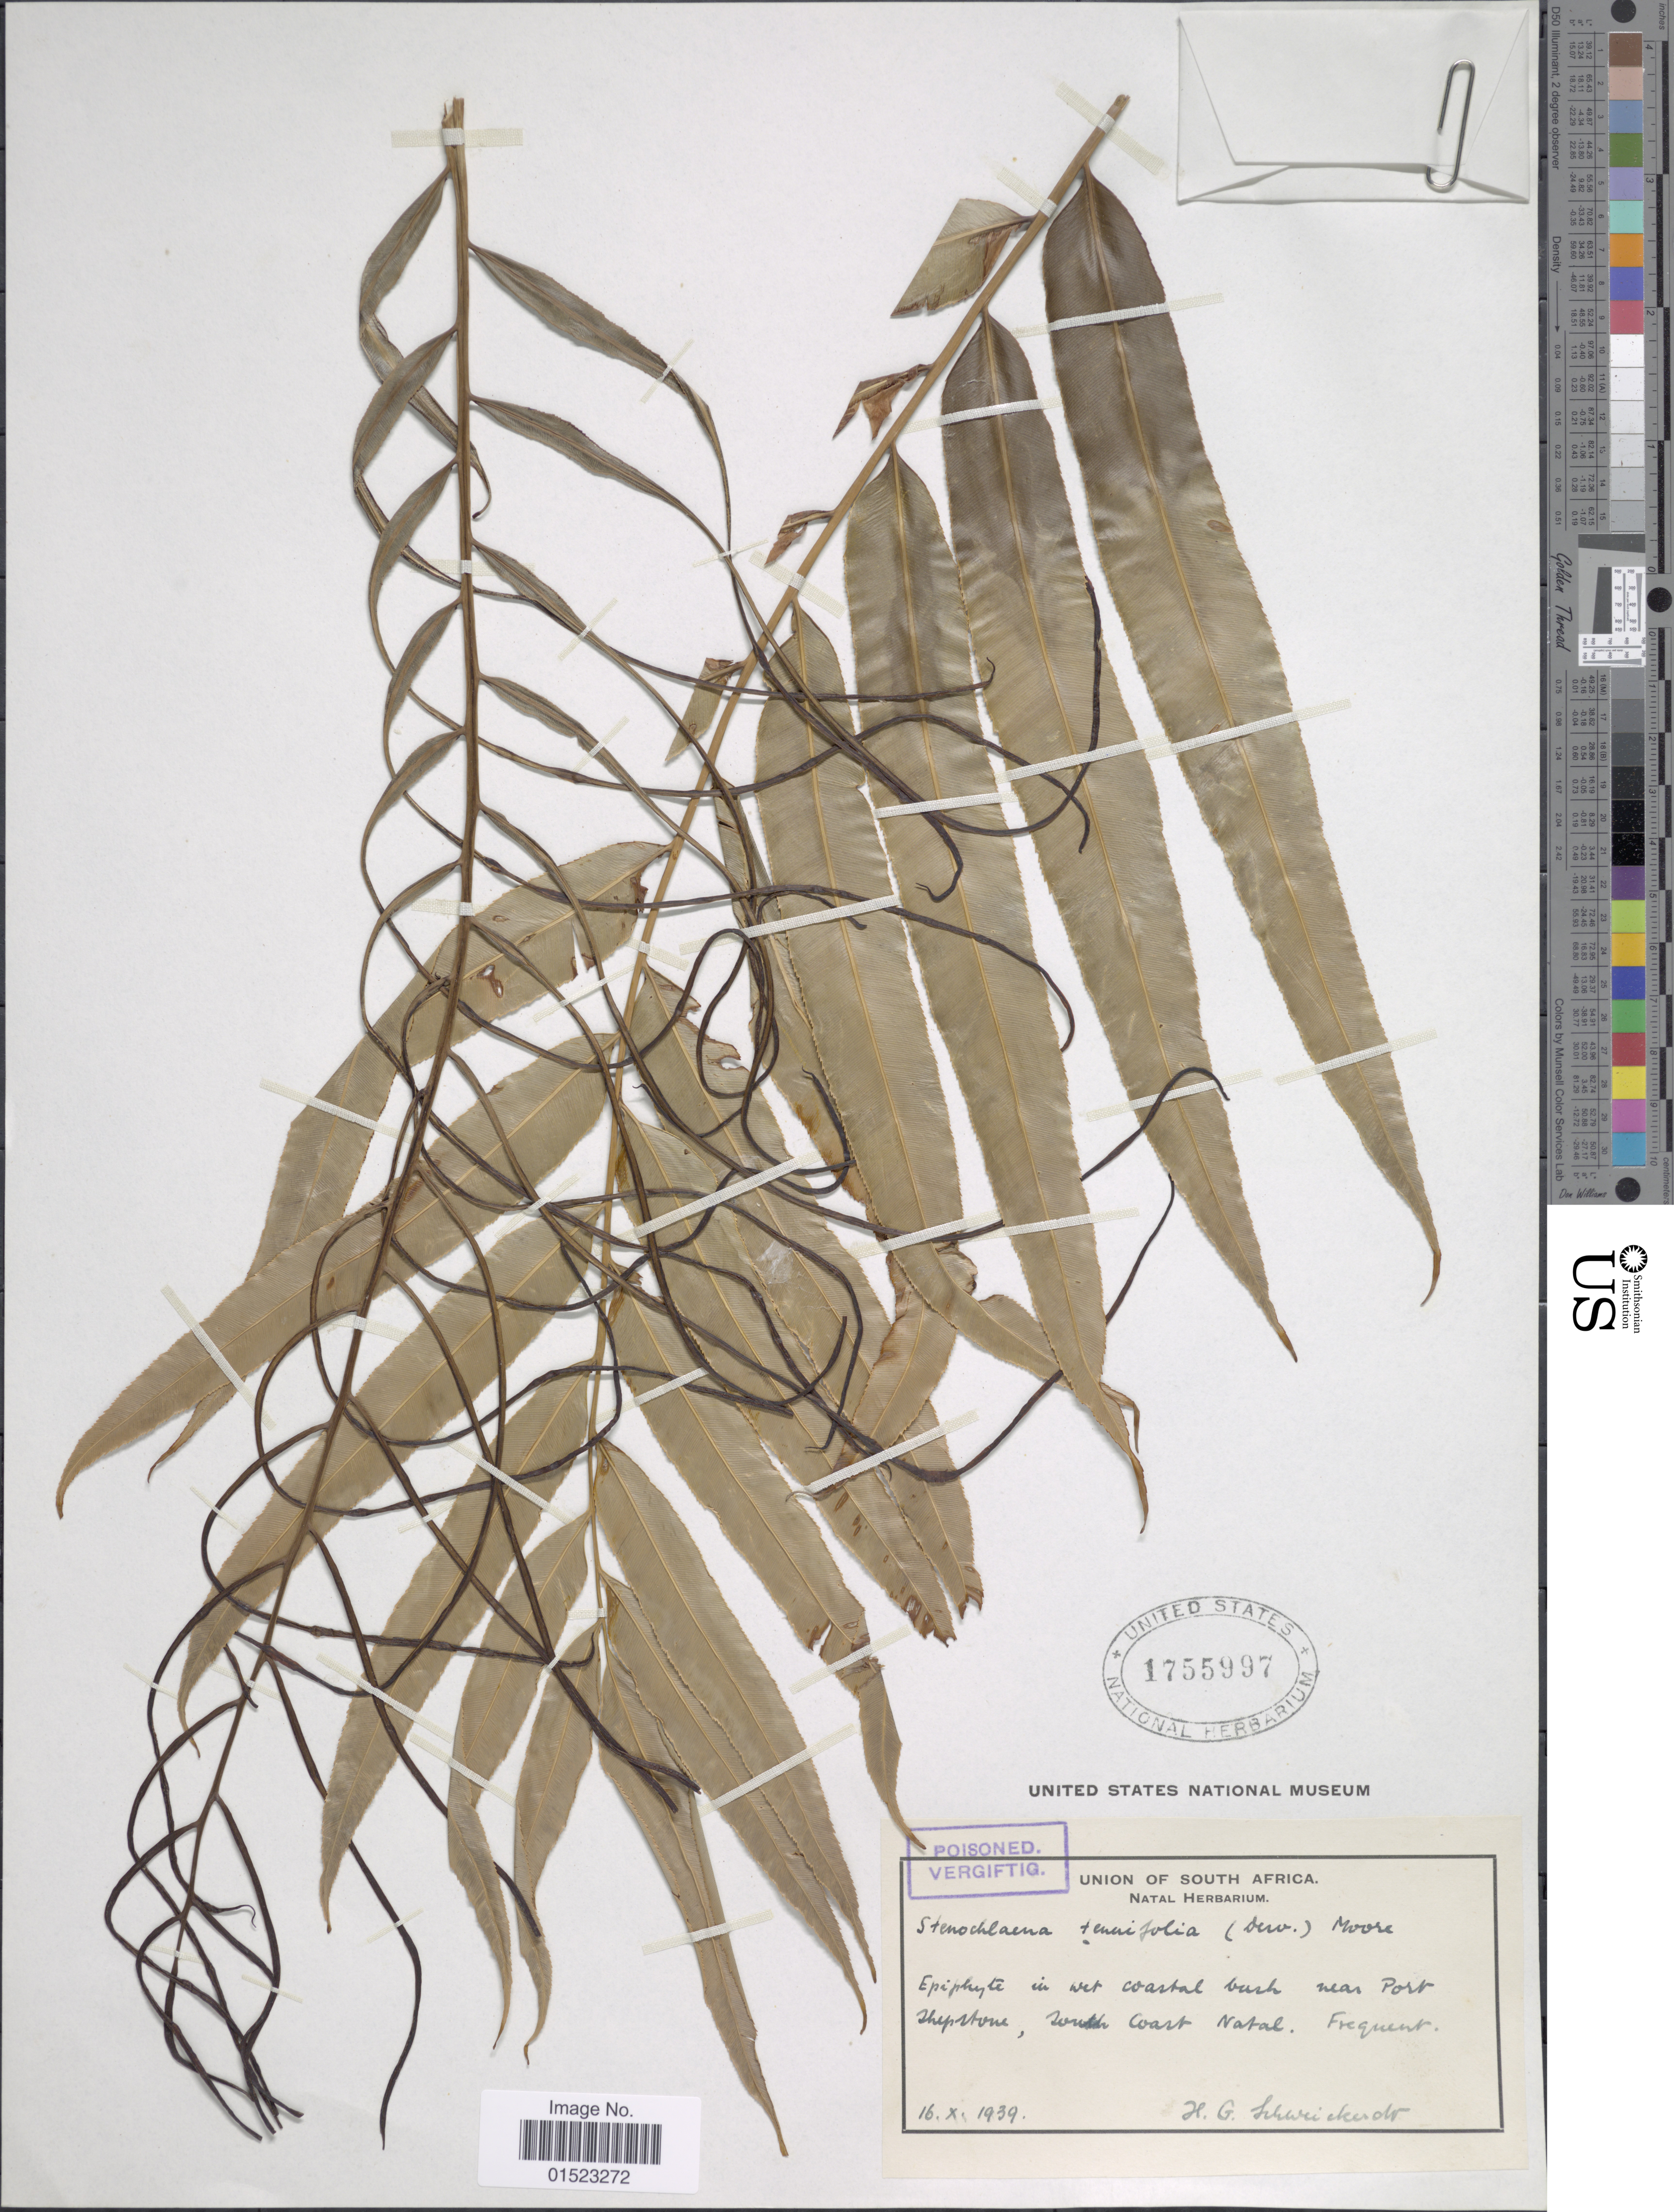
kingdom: Plantae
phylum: Tracheophyta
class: Polypodiopsida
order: Polypodiales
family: Blechnaceae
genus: Stenochlaena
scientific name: Stenochlaena tenuifolia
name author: (Desv.) T. Moore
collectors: H. Schweickerdt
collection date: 1939-10-16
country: South Africa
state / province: KwaZulu-Natal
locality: In wet coastal bush near Port Shepstone, South Coast Natal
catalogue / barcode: US 1755997